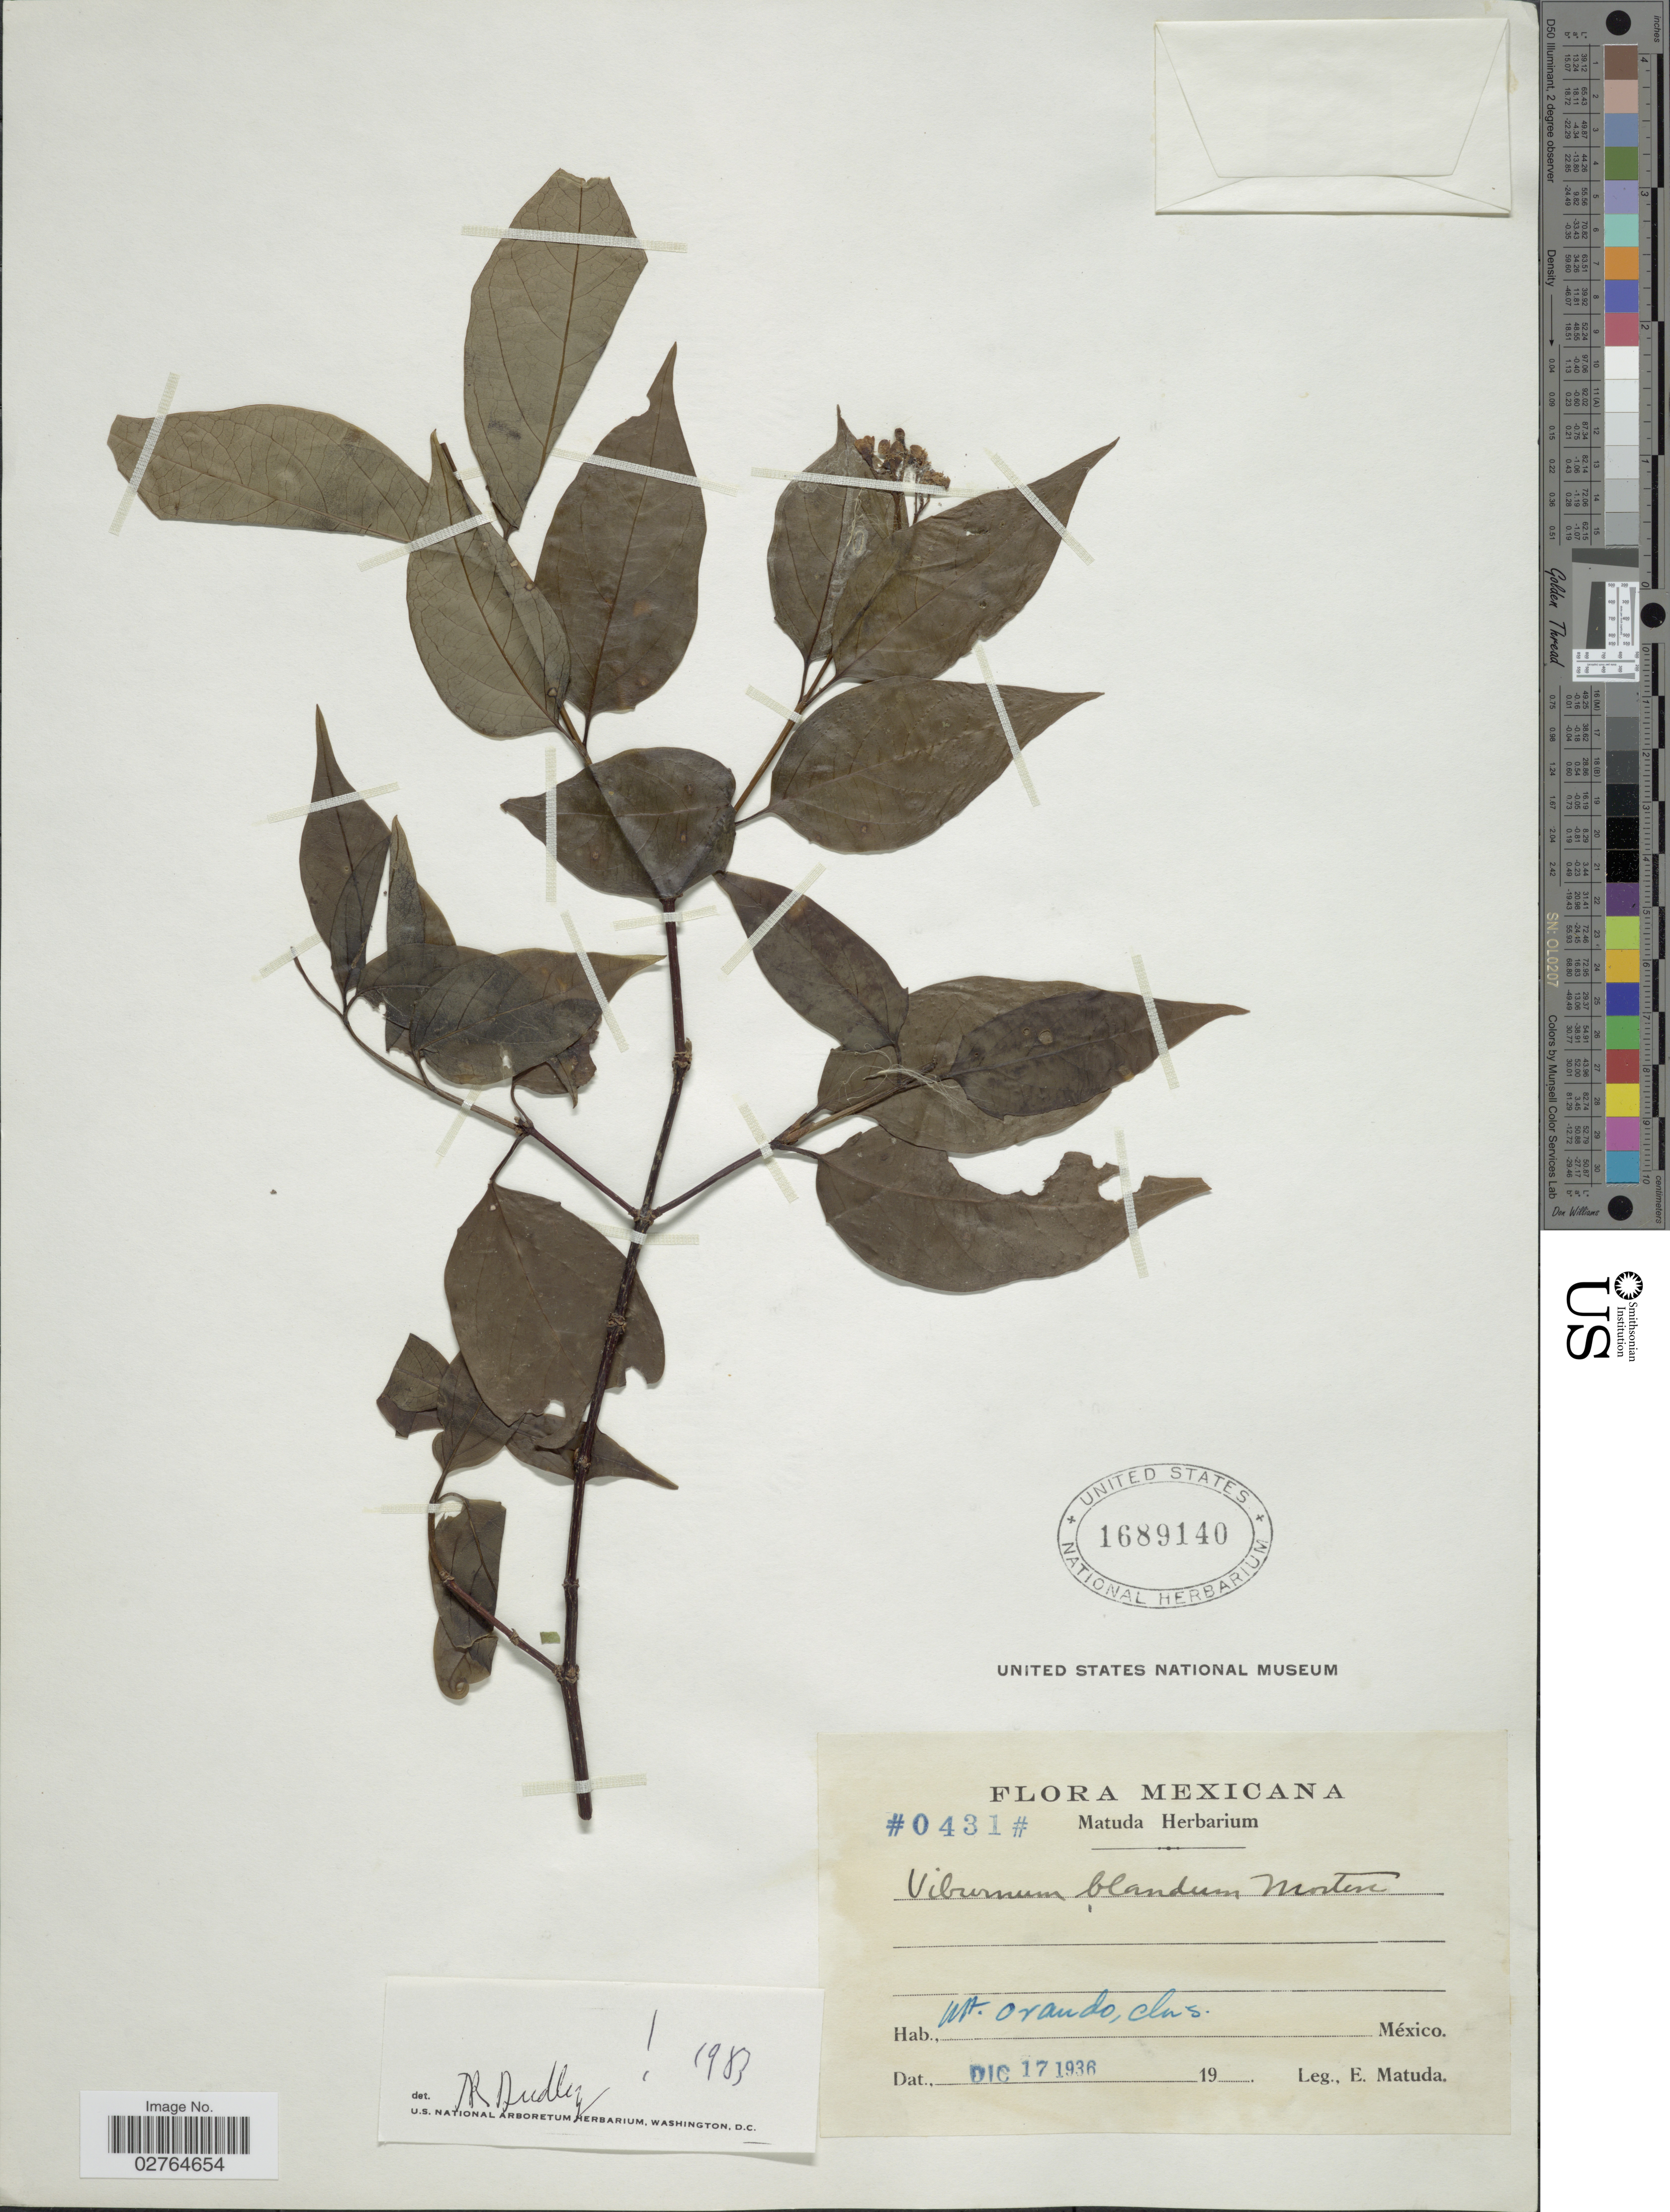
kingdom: Plantae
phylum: Tracheophyta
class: Magnoliopsida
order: Dipsacales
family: Viburnaceae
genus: Viburnum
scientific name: Viburnum acutifolium subsp. blandum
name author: (C.V. Morton) Villarreal & A.E. Estrada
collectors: E. Matuda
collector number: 0431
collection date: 1936-12-17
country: Mexico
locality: Mt. Ovando, Chis. México.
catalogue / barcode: US 1689140